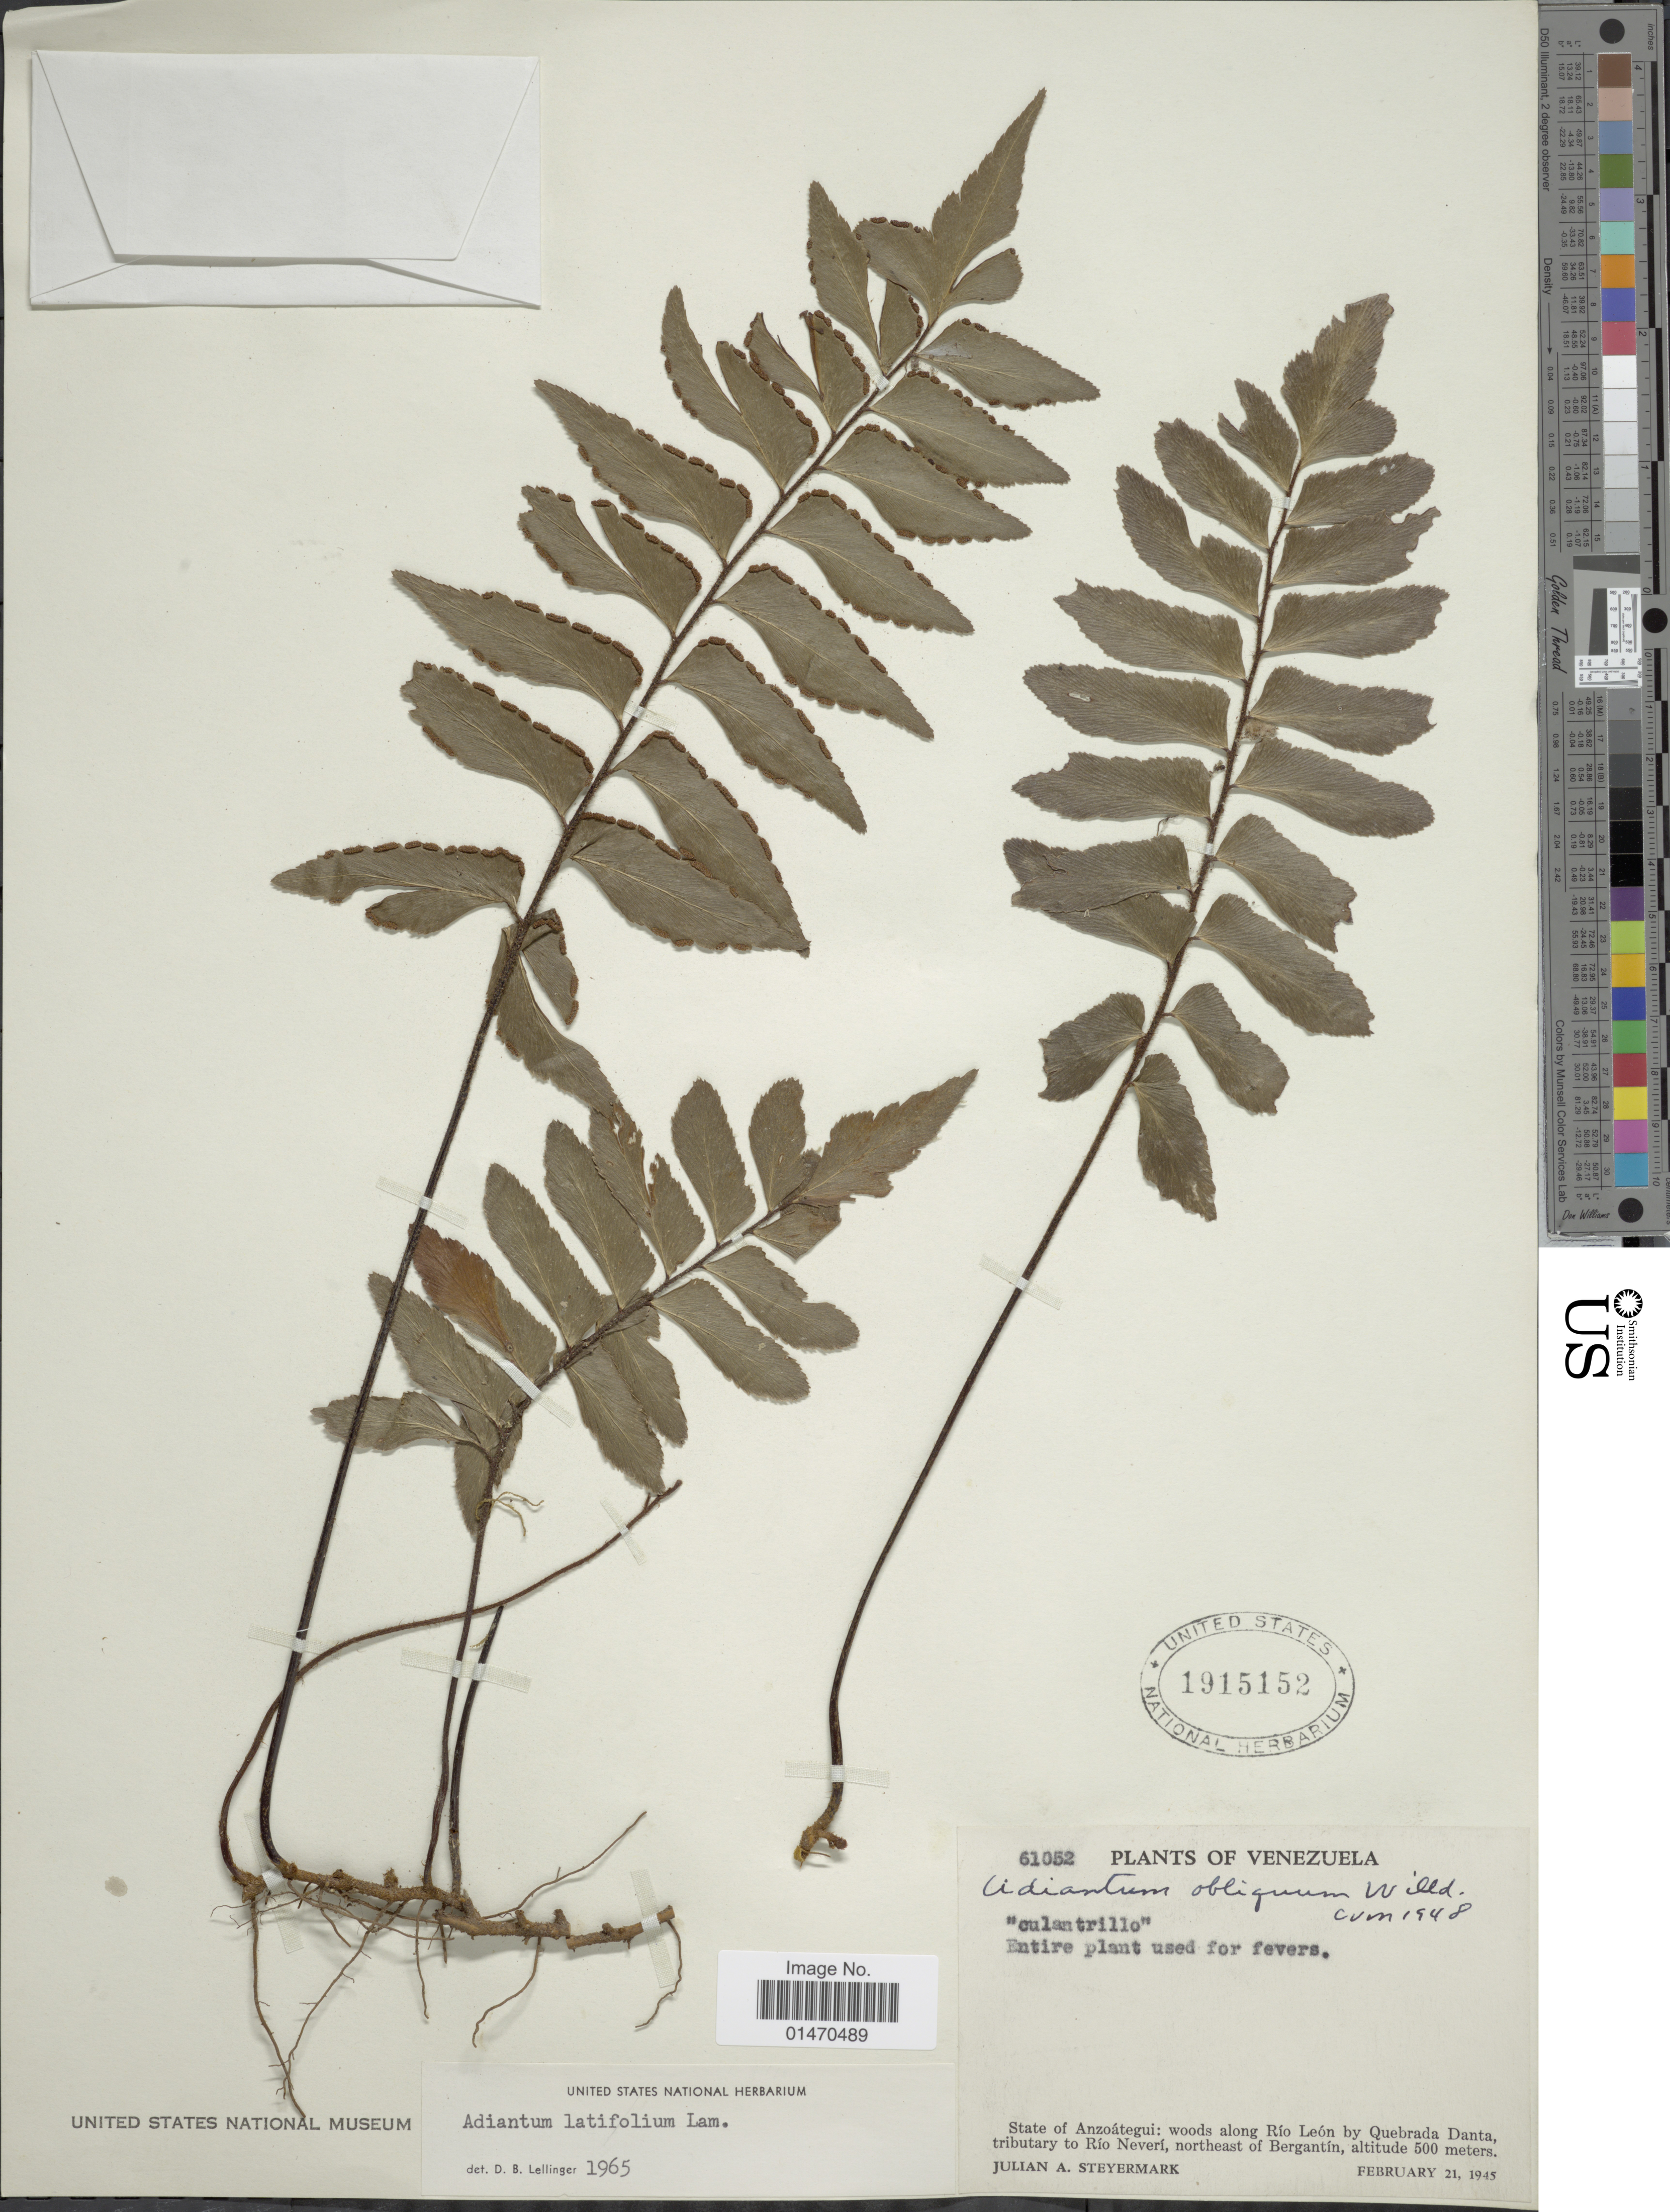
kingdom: Plantae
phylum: Tracheophyta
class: Polypodiopsida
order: Polypodiales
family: Pteridaceae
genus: Adiantum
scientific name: Adiantum latifolium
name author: Lam.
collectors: J. Steyermark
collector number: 61052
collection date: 1945-02-21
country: Venezuela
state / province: Anzoategui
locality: State of Anzoátegui: woods along Rio León by Quebrada Danta, tributary to Rio Neveri, northeast of Bergantin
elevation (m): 500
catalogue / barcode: US 1915152